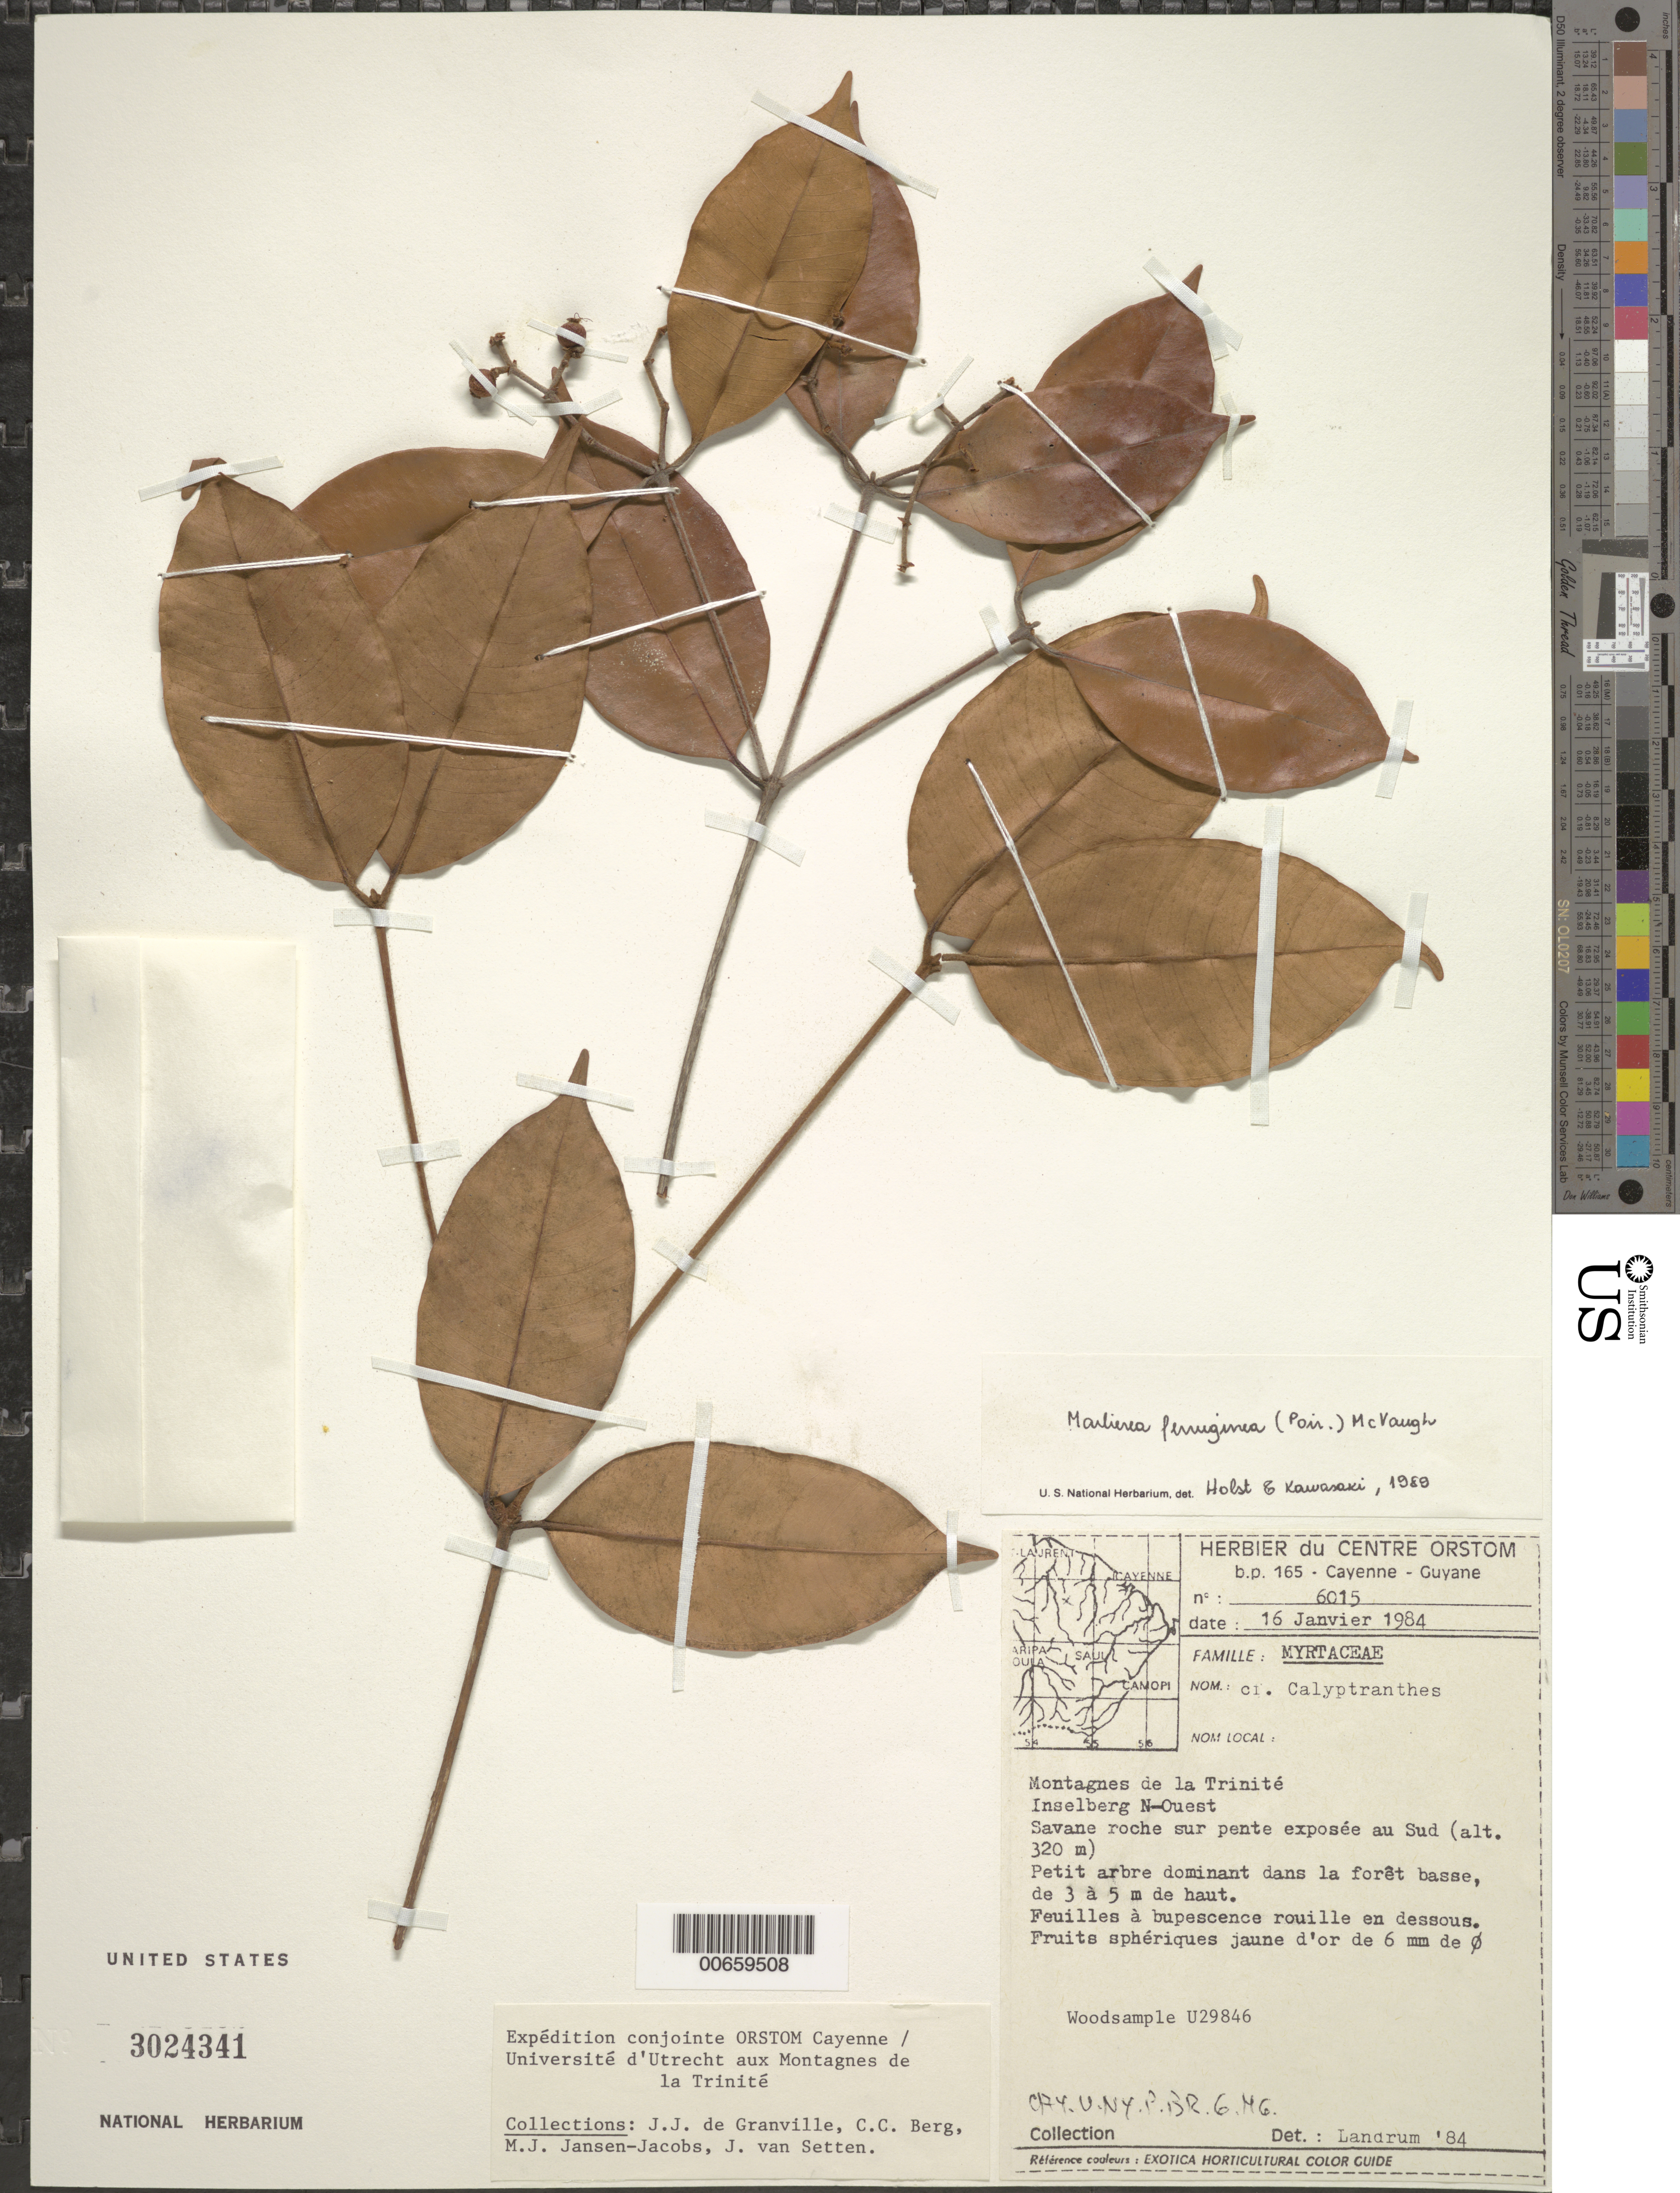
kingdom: Plantae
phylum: Tracheophyta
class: Magnoliopsida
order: Myrtales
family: Myrtaceae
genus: Myrcia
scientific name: Myrcia ferruginea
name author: (Poir.) DC.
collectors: J.-J. de Granville, C. C. Berg, M. J. Jansen-Jacobs & J. van Setten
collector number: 6015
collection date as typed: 16-Jan-84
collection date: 1984-01-16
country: French Guiana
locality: Montagnes de la Trinité, inselberg NW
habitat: Savane roche sur pente exposée au Sud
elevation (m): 320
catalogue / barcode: US 3024341